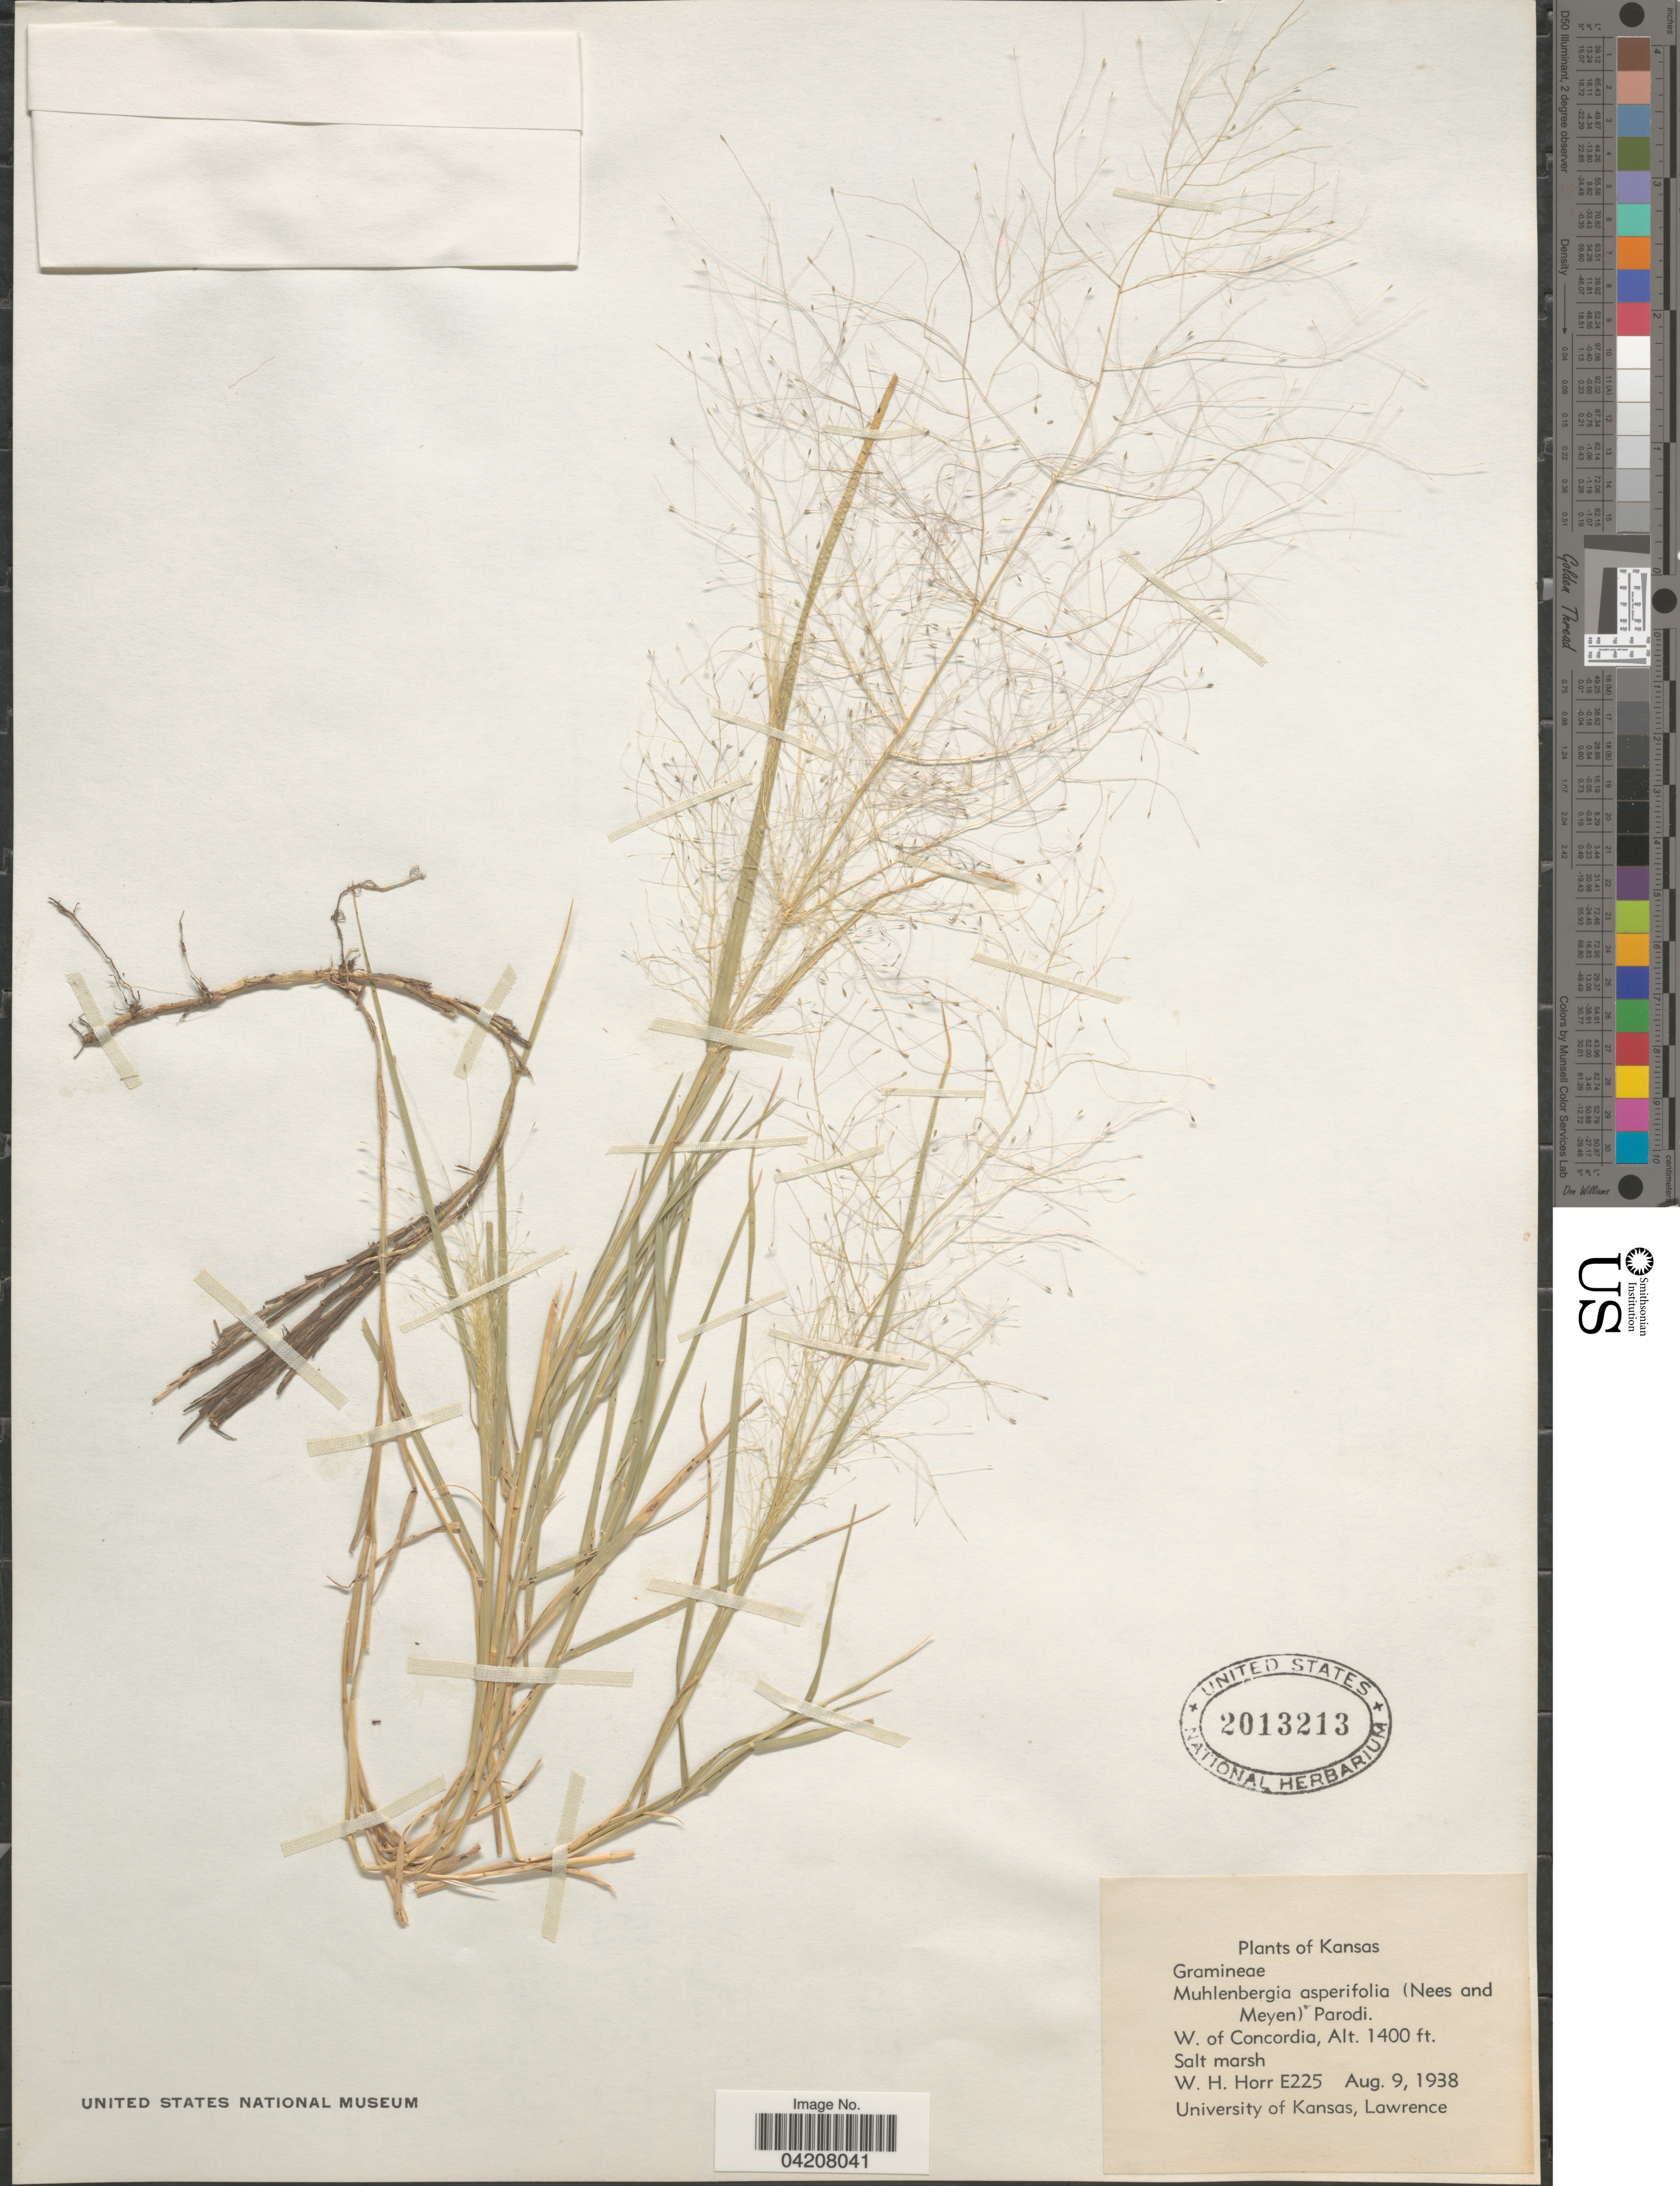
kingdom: Plantae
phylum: Tracheophyta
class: Liliopsida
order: Poales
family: Poaceae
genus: Muhlenbergia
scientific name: Muhlenbergia asperifolia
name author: (Nees & Meyen ex Trin.) Parodi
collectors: W. H. Horr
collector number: E225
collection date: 1938-08-09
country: United States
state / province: Kansas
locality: W. of Concordia.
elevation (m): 427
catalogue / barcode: US 2013213